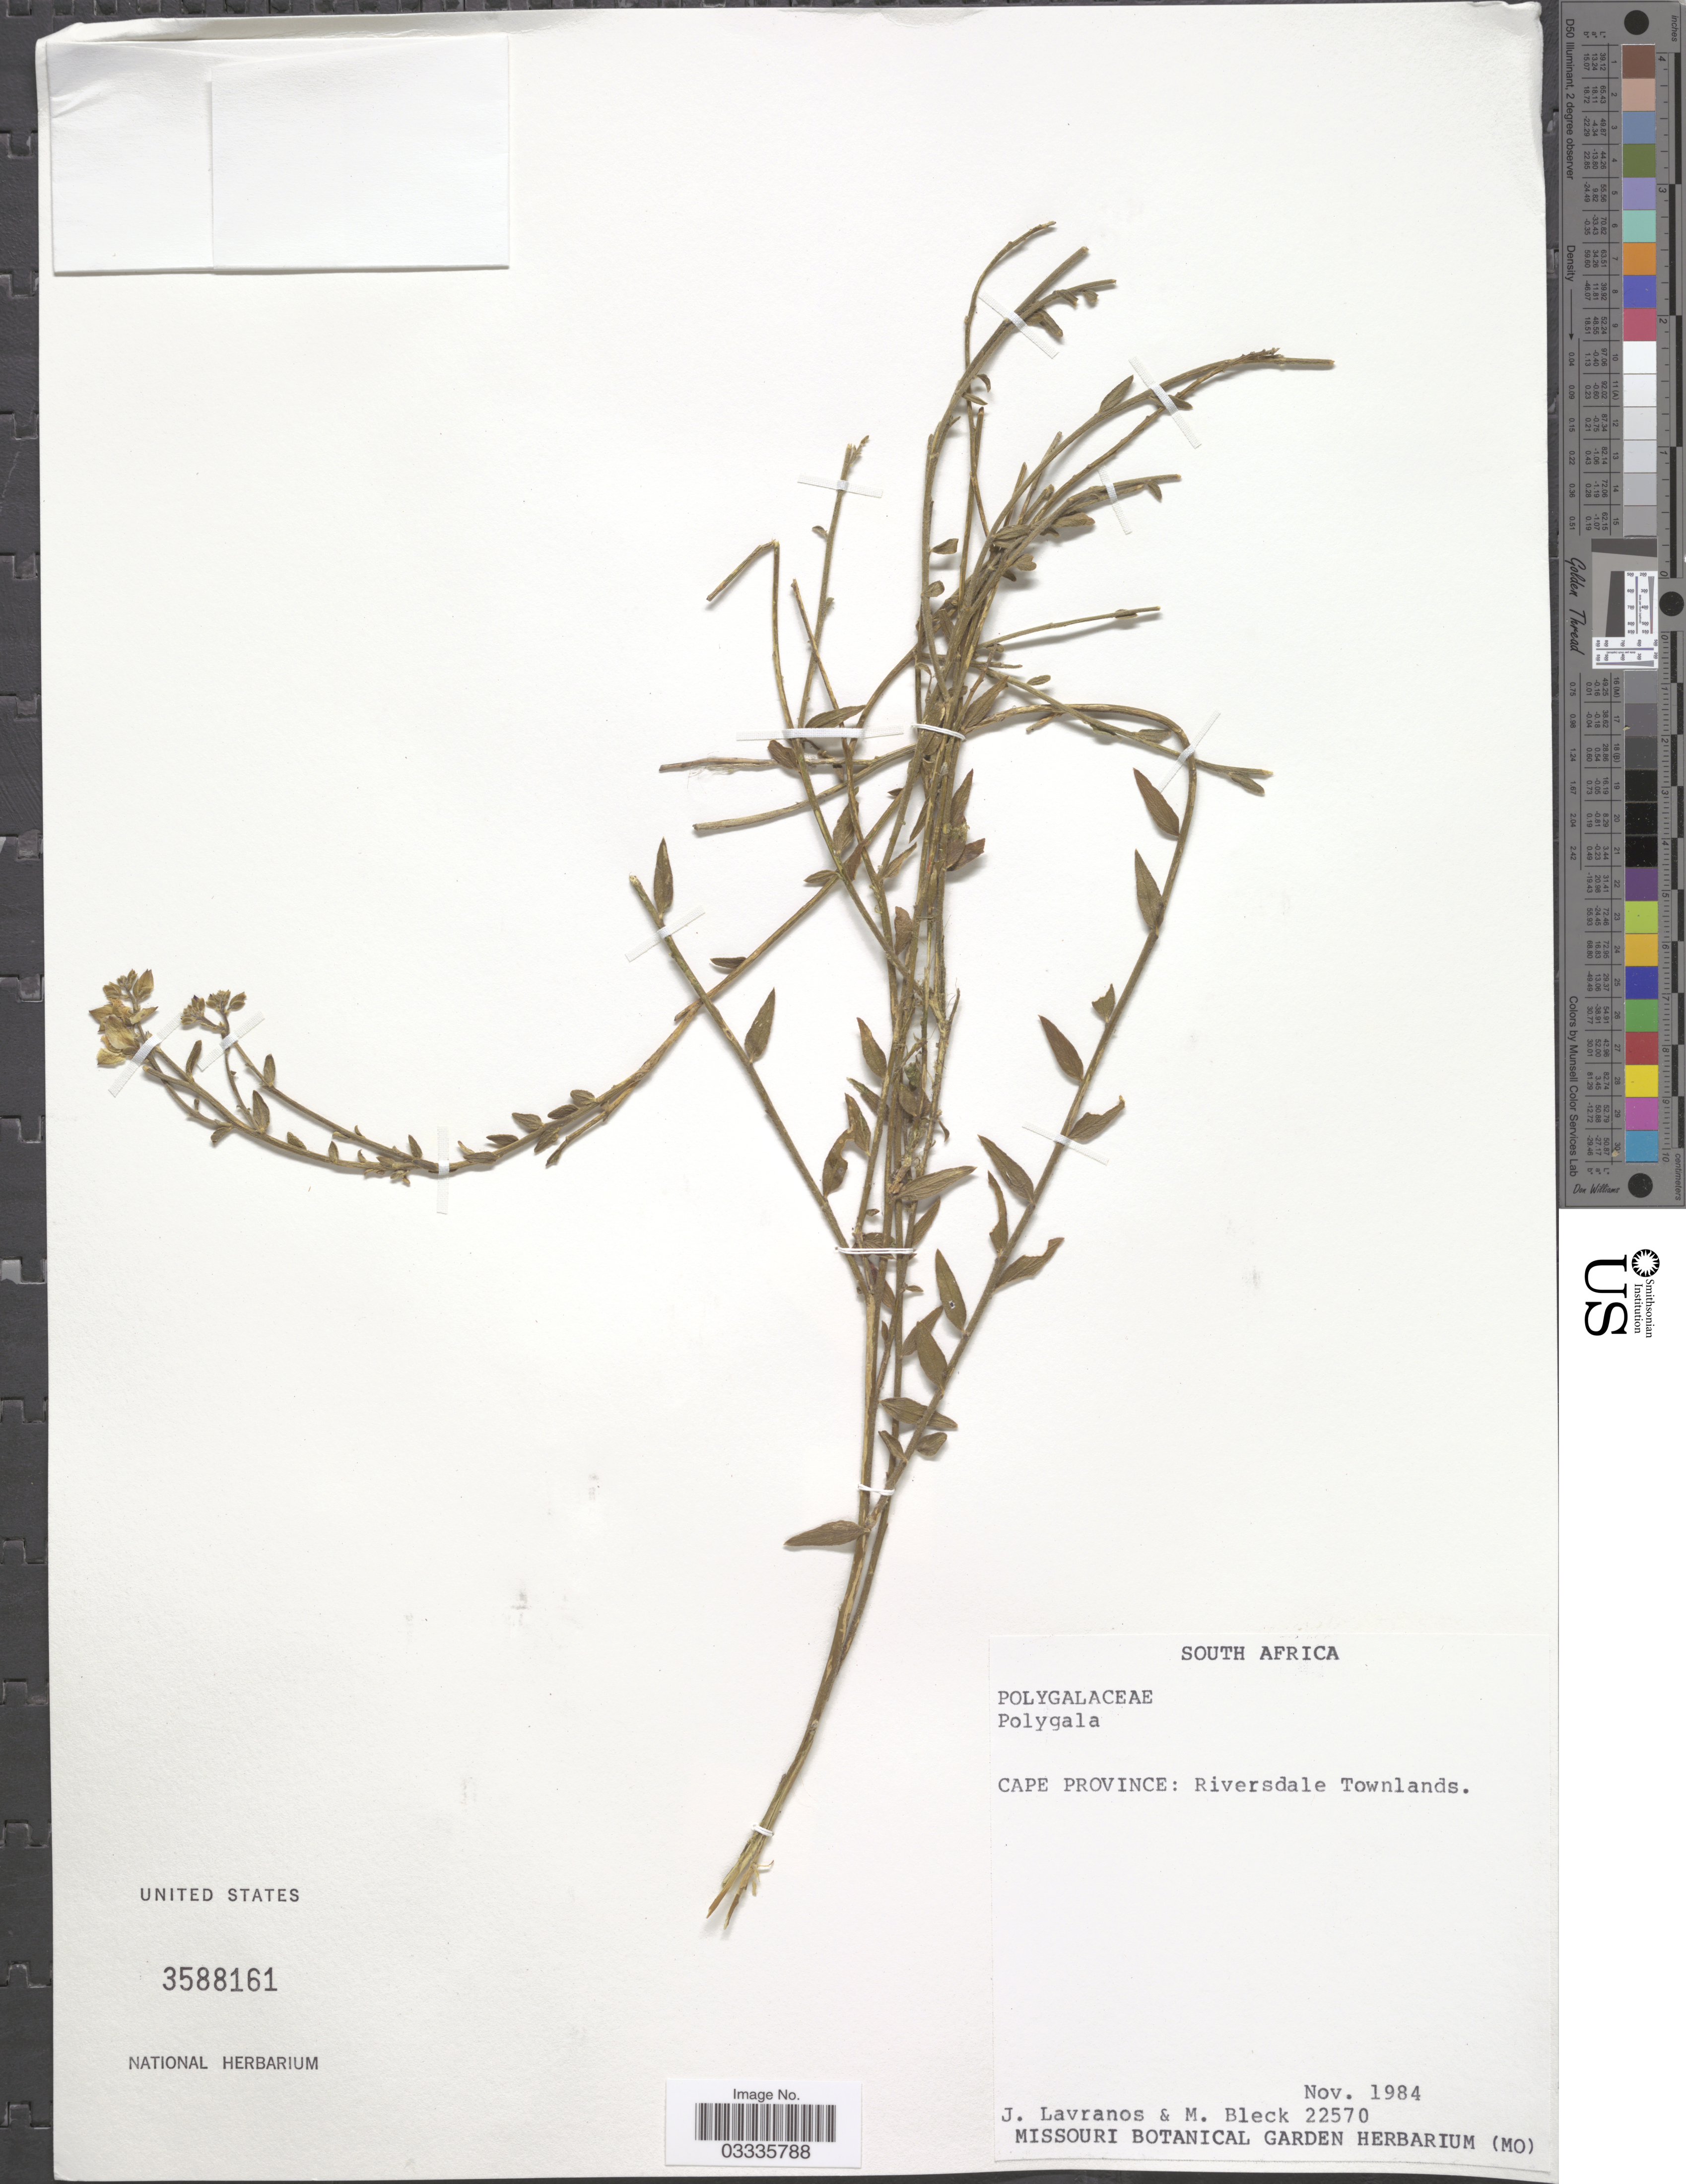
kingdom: Plantae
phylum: Tracheophyta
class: Magnoliopsida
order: Fabales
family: Polygalaceae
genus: Polygala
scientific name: Polygala sp.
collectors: J. Lavranos & J. Bleck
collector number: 22570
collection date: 1984-11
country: South Africa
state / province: Western Cape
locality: Riversdale Townlands.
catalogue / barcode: US 3588161